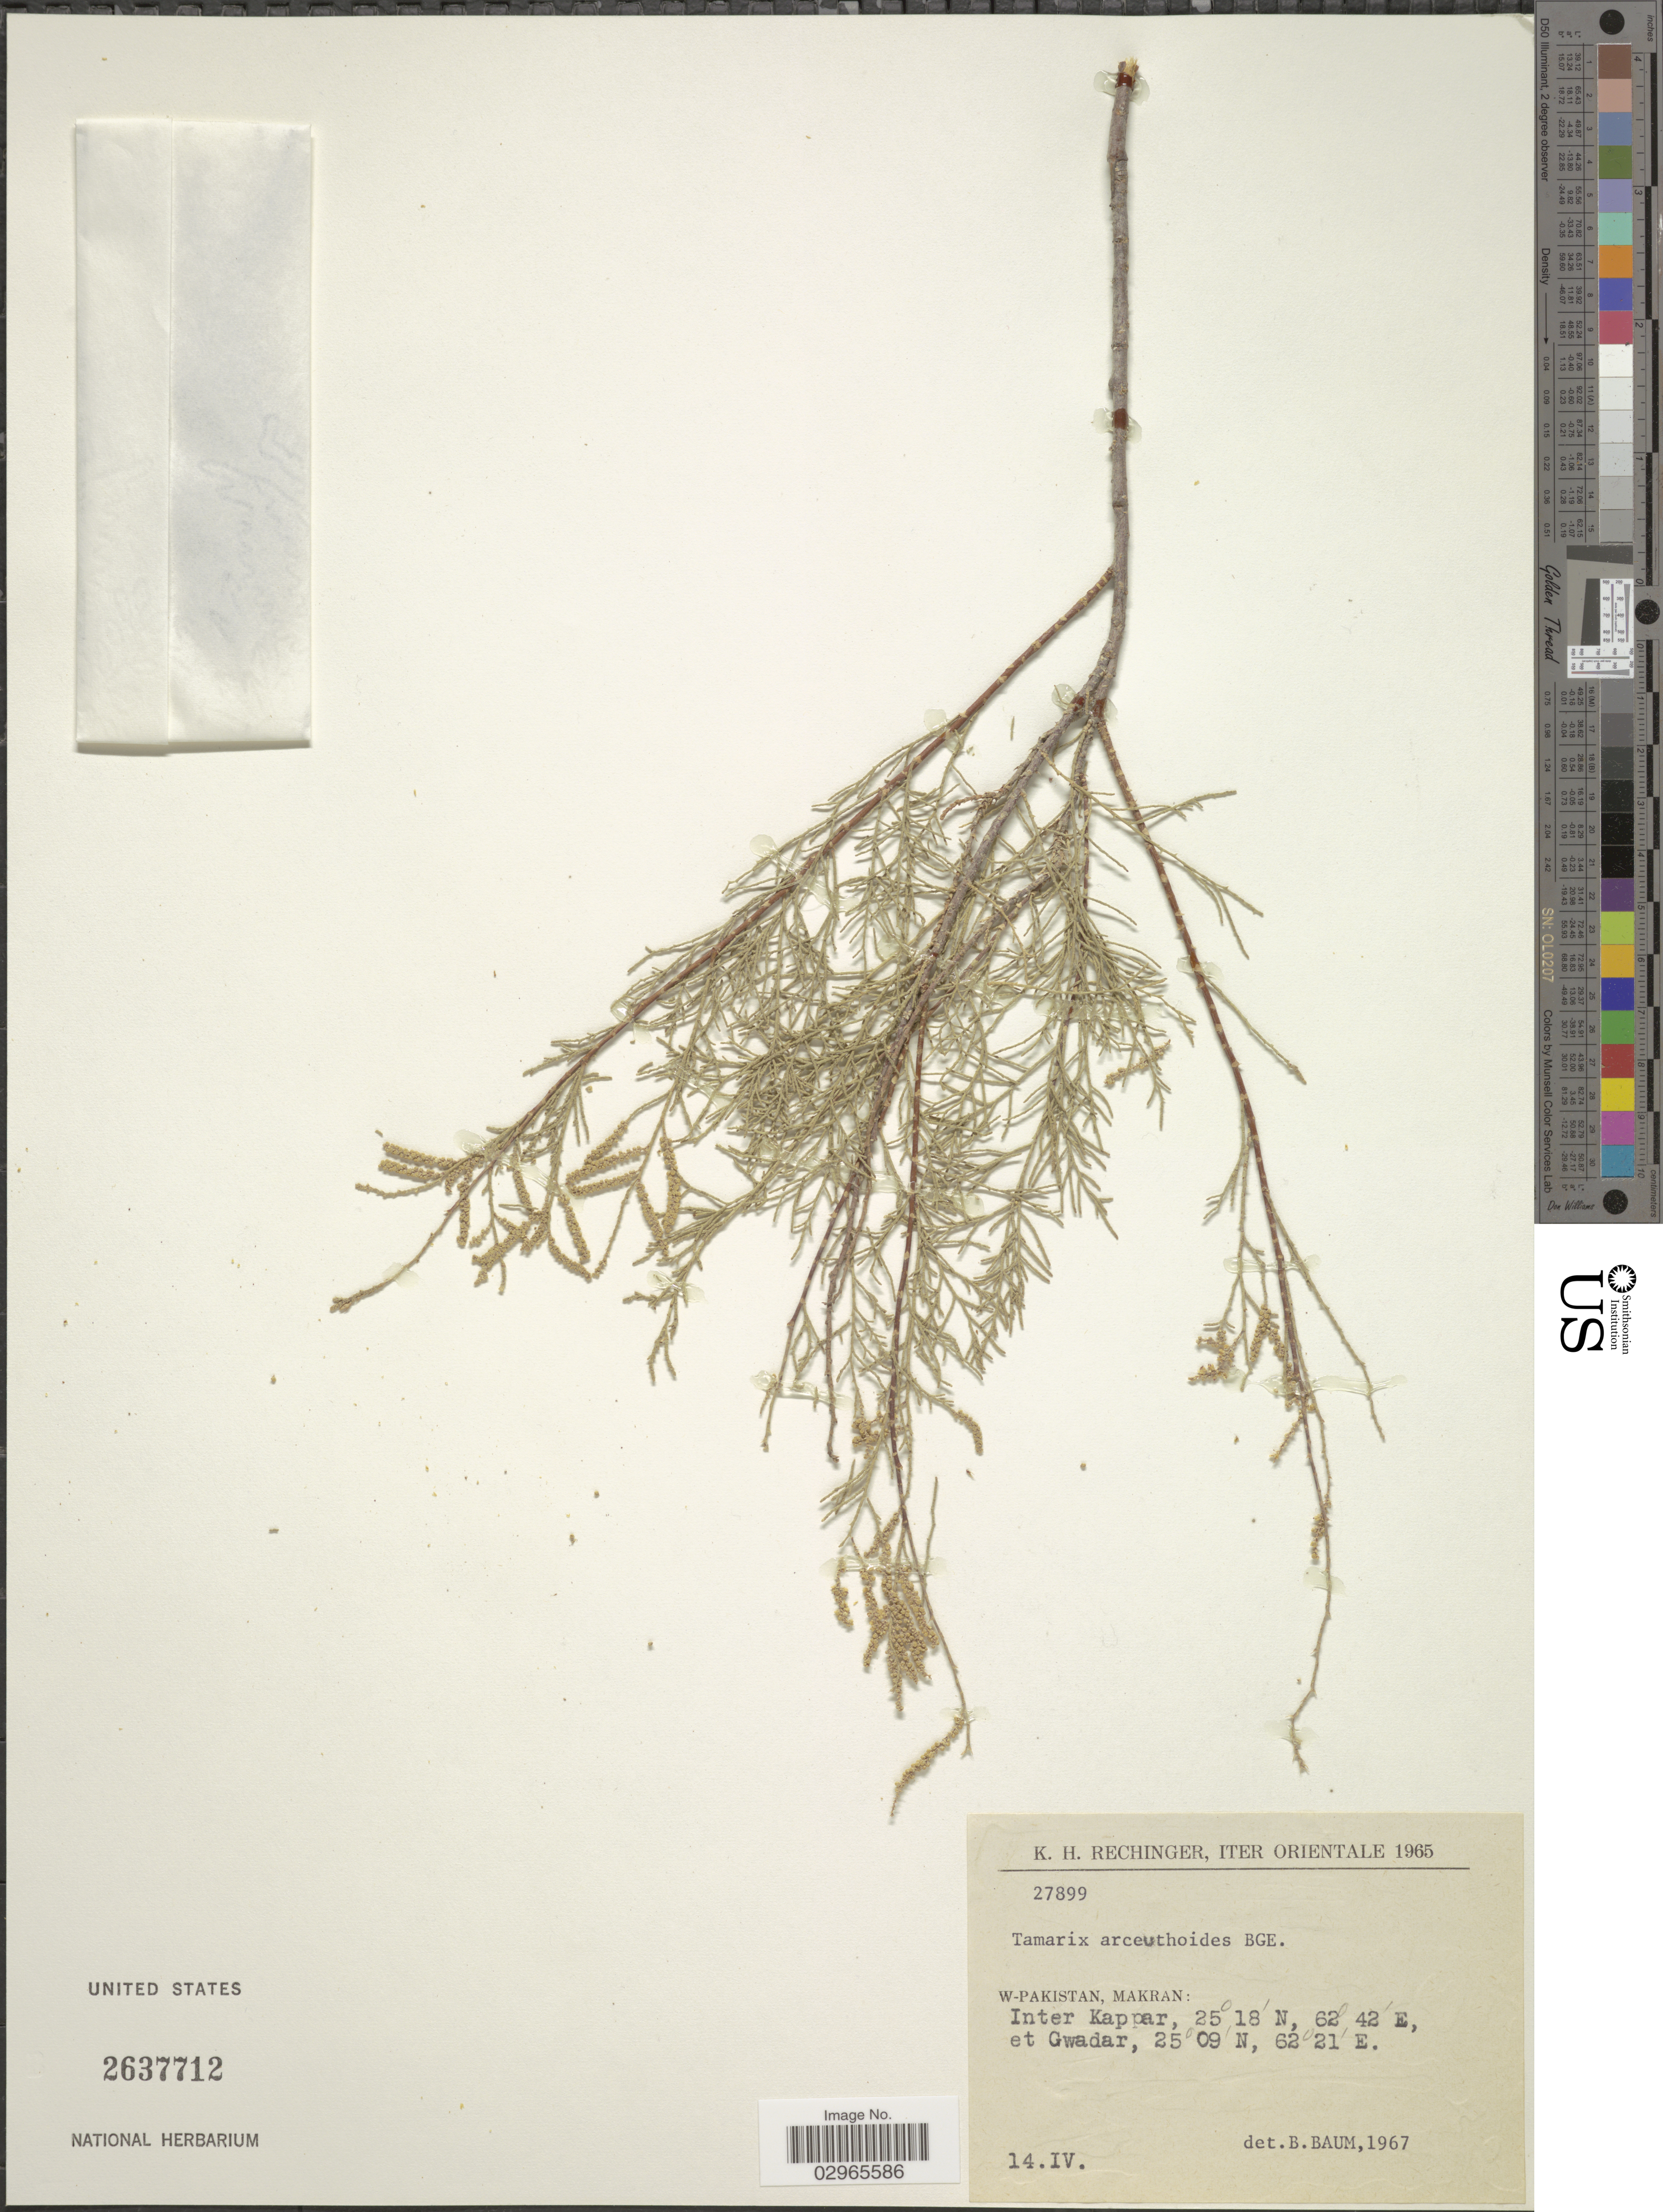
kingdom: Plantae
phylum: Tracheophyta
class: Magnoliopsida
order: Caryophyllales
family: Tamaricaceae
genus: Tamarix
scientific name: Tamarix arceuthoides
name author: Bunge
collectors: K. H. Rechinger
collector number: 27899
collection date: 1965-04-14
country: Pakistan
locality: Iter Orientale. W - Pakistan, Makran: Inter Kappar et Gwadar.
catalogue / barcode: US 2637712